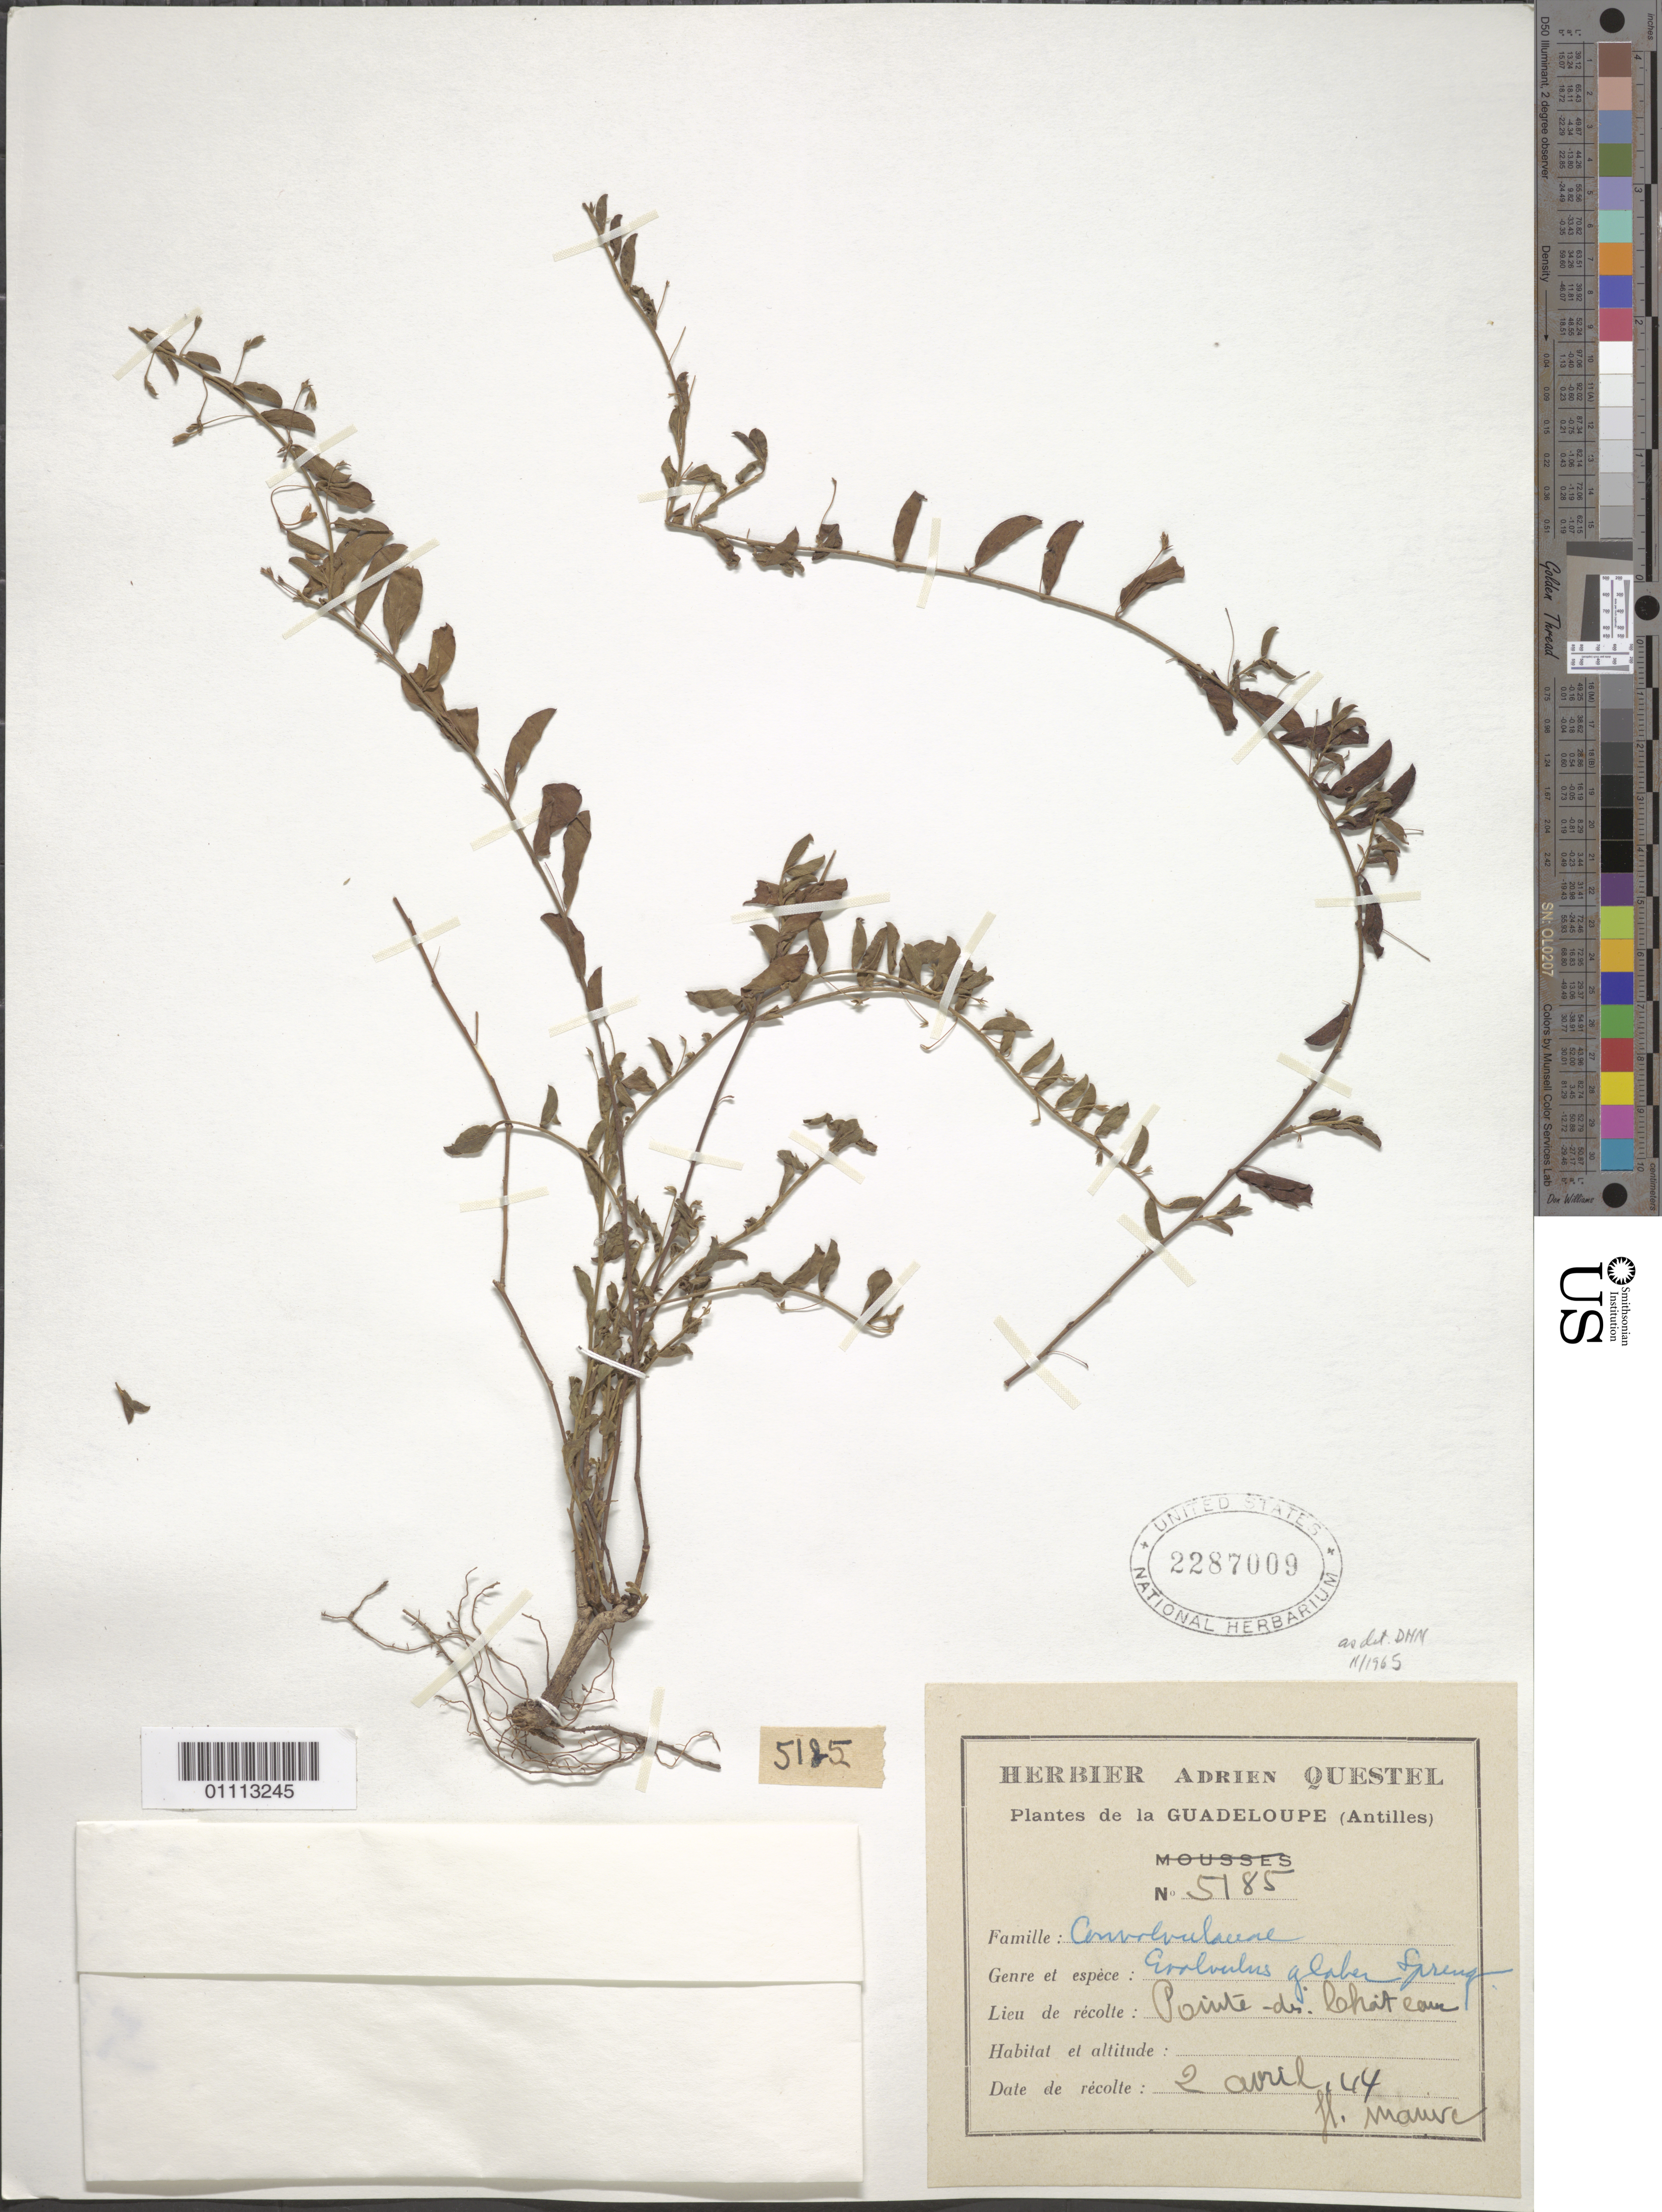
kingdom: Plantae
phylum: Tracheophyta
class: Magnoliopsida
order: Solanales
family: Convolvulaceae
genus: Evolvulus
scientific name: Evolvulus convolvuloides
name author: (Willd. ex Schult.) Stearn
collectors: A. Questel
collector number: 5185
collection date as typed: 02 Apr 1944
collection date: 1944-04-02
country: Guadeloupe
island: Grande Terre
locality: Pointe des Chateaux.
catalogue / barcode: US 2287009